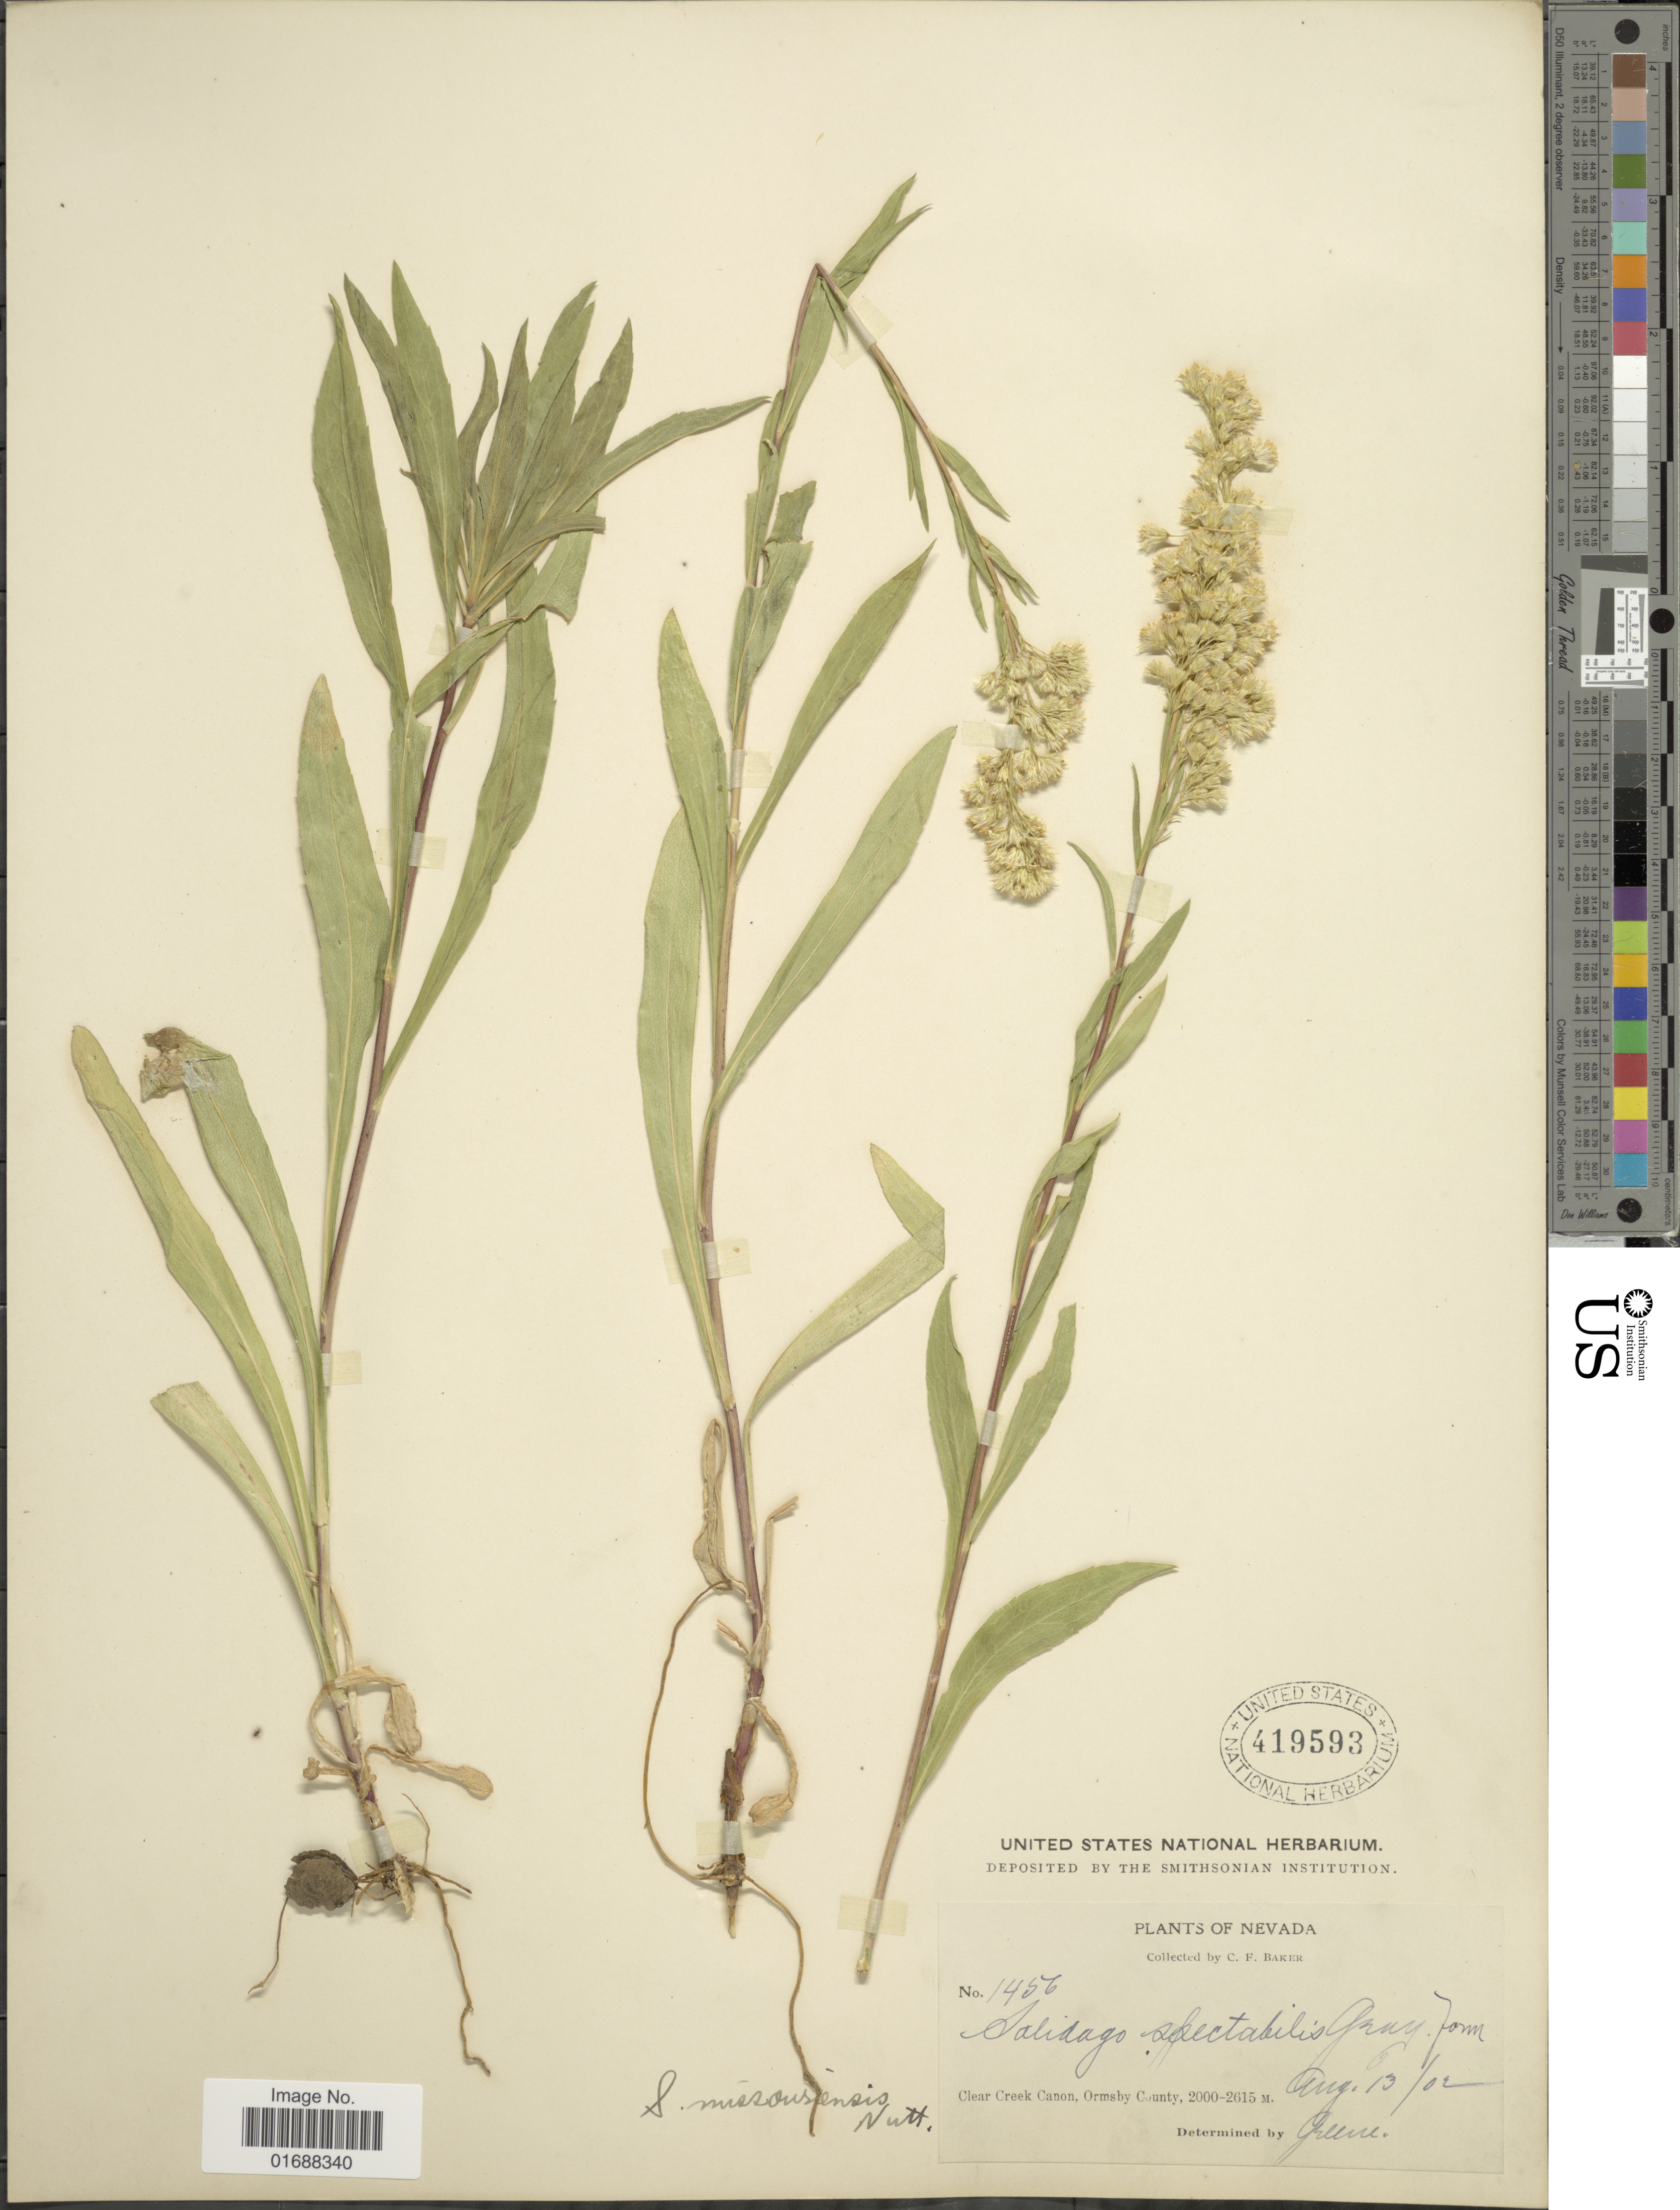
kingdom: Plantae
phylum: Tracheophyta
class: Magnoliopsida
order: Asterales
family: Asteraceae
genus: Solidago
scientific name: Solidago missouriensis var. missouriensis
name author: Nutt.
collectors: C. F. Baker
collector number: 1456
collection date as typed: Transcribed d/m/y: 13/8/2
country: United States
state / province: Nevada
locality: Nevada. Clear Creek Canon, Ormsby County.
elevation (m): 2000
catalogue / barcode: US 419593